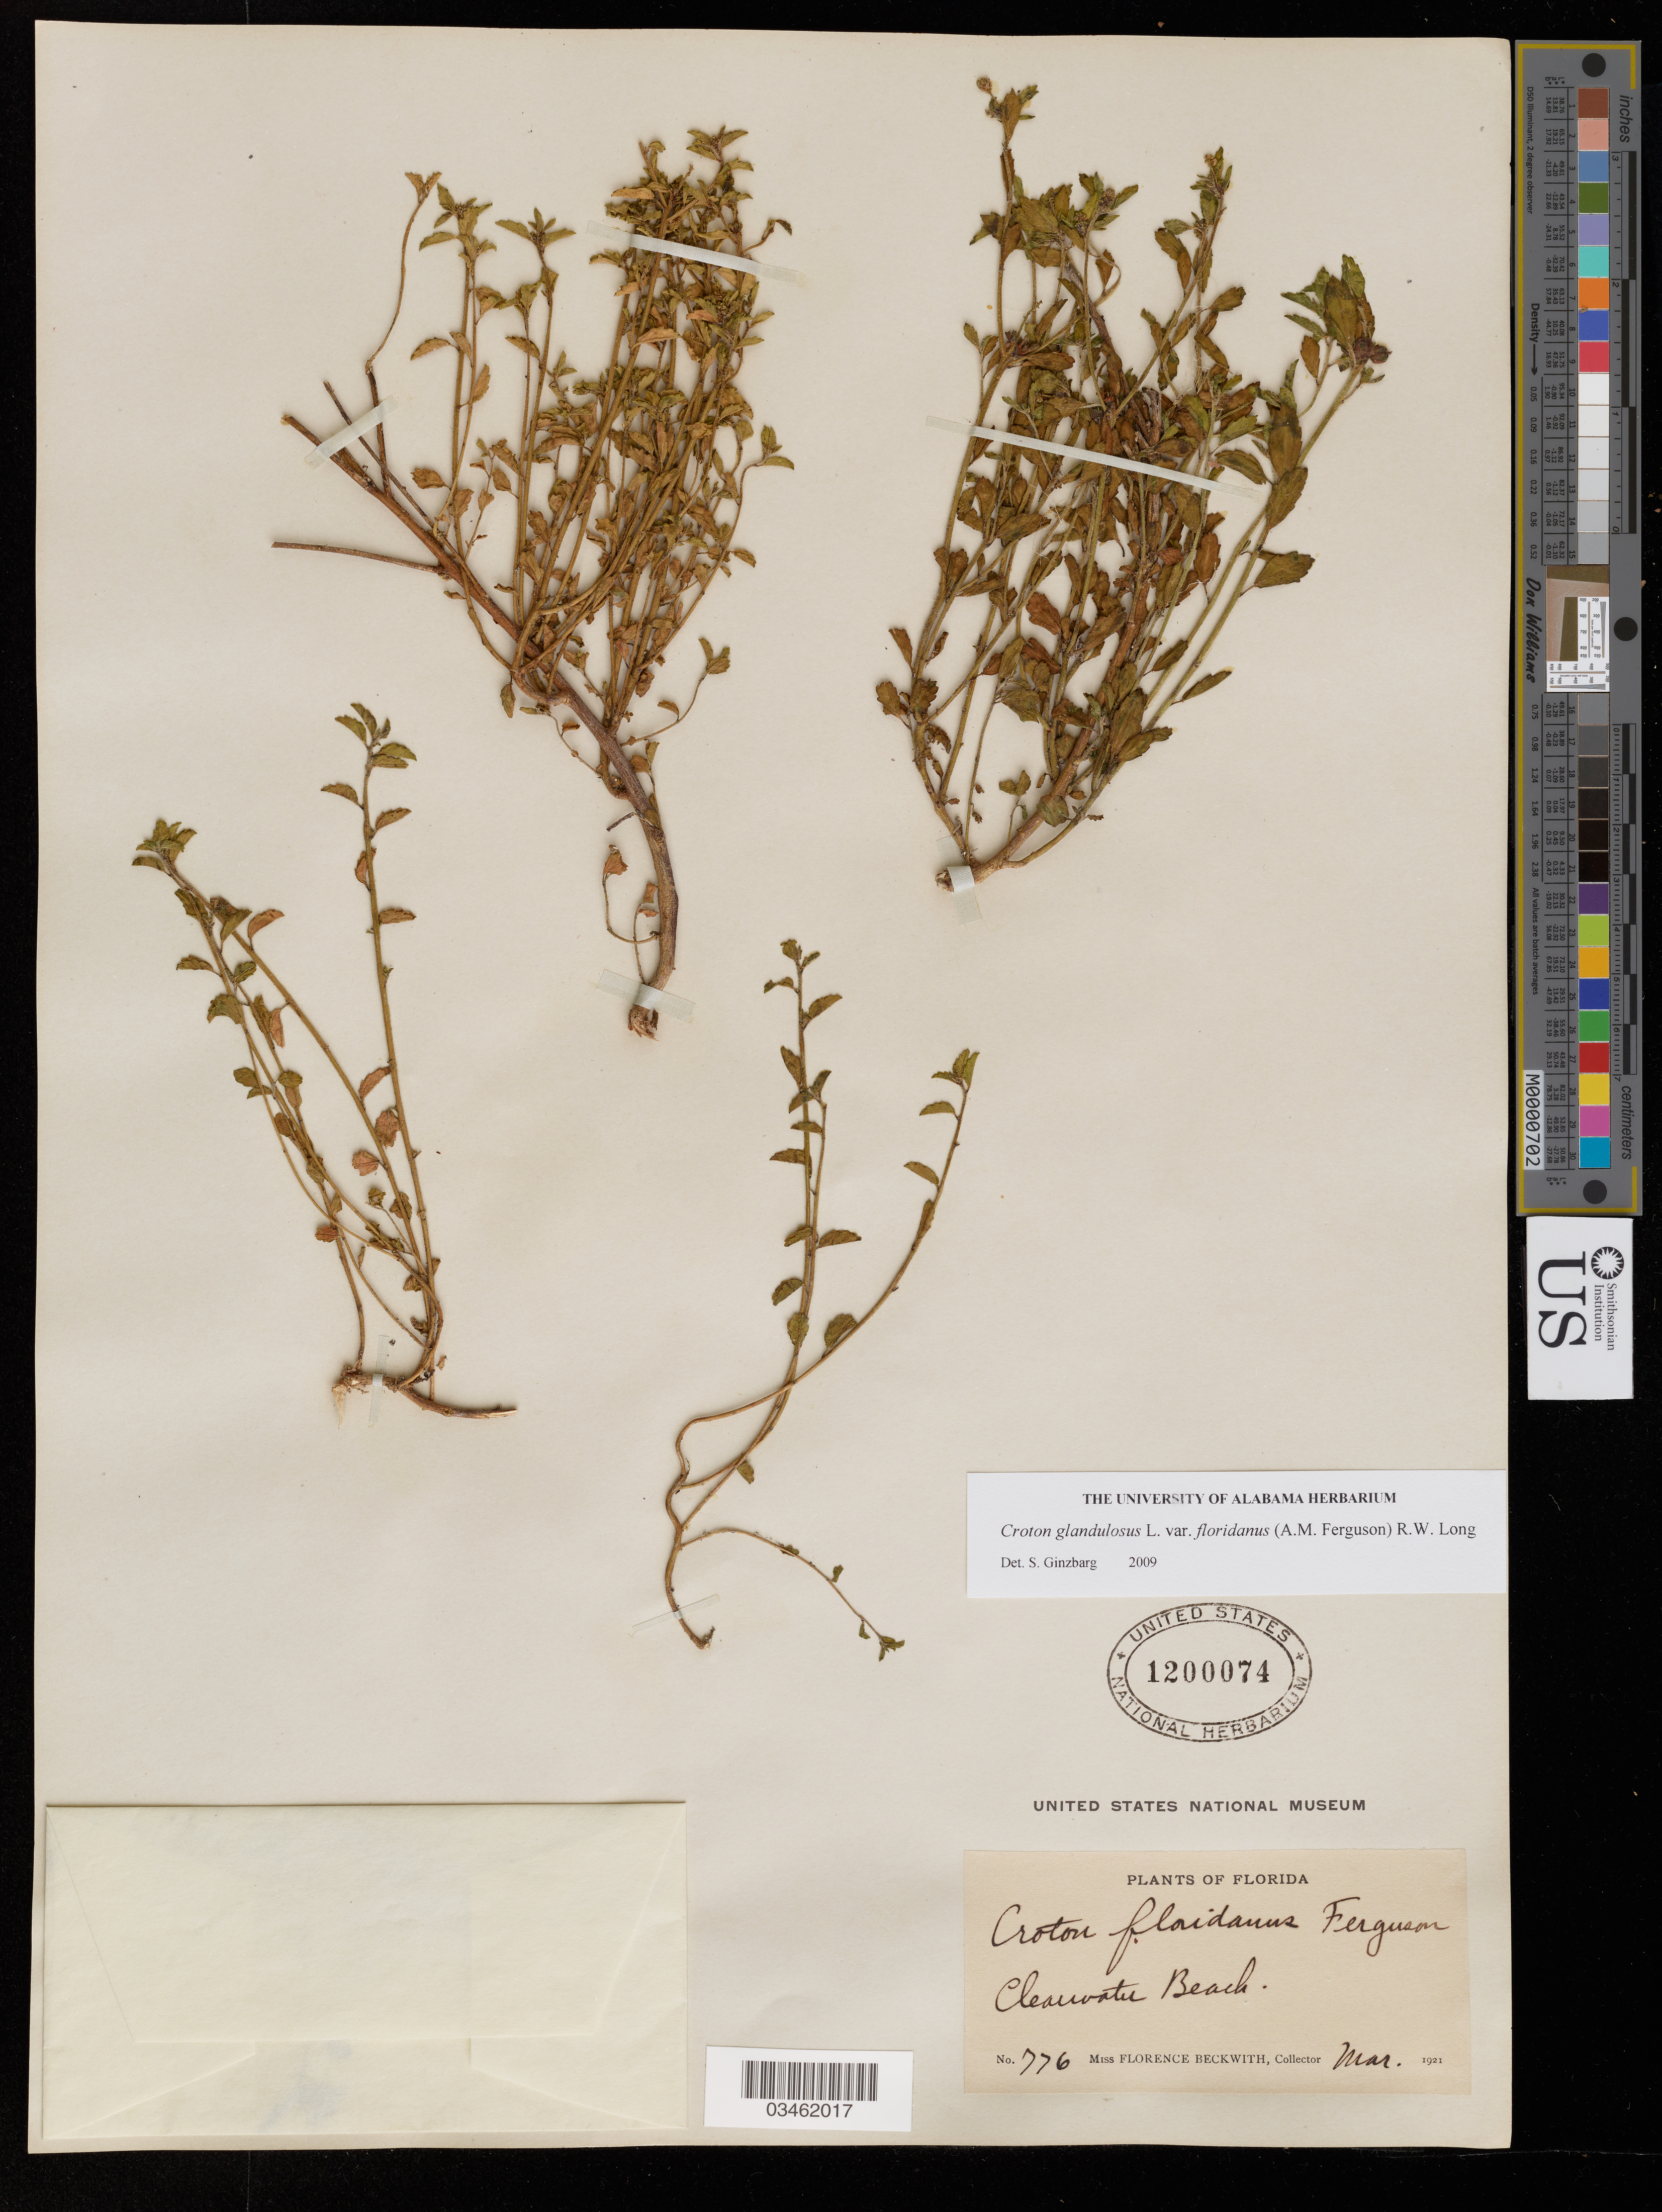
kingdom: Plantae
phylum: Tracheophyta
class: Magnoliopsida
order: Malpighiales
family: Euphorbiaceae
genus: Croton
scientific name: Croton glandulosus var. floridanus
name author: (A.M. Ferguson) R.W. Long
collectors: F. Beckwith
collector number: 776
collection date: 1921-03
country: United States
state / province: Florida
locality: Clearwater Beach.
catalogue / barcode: US 1200074